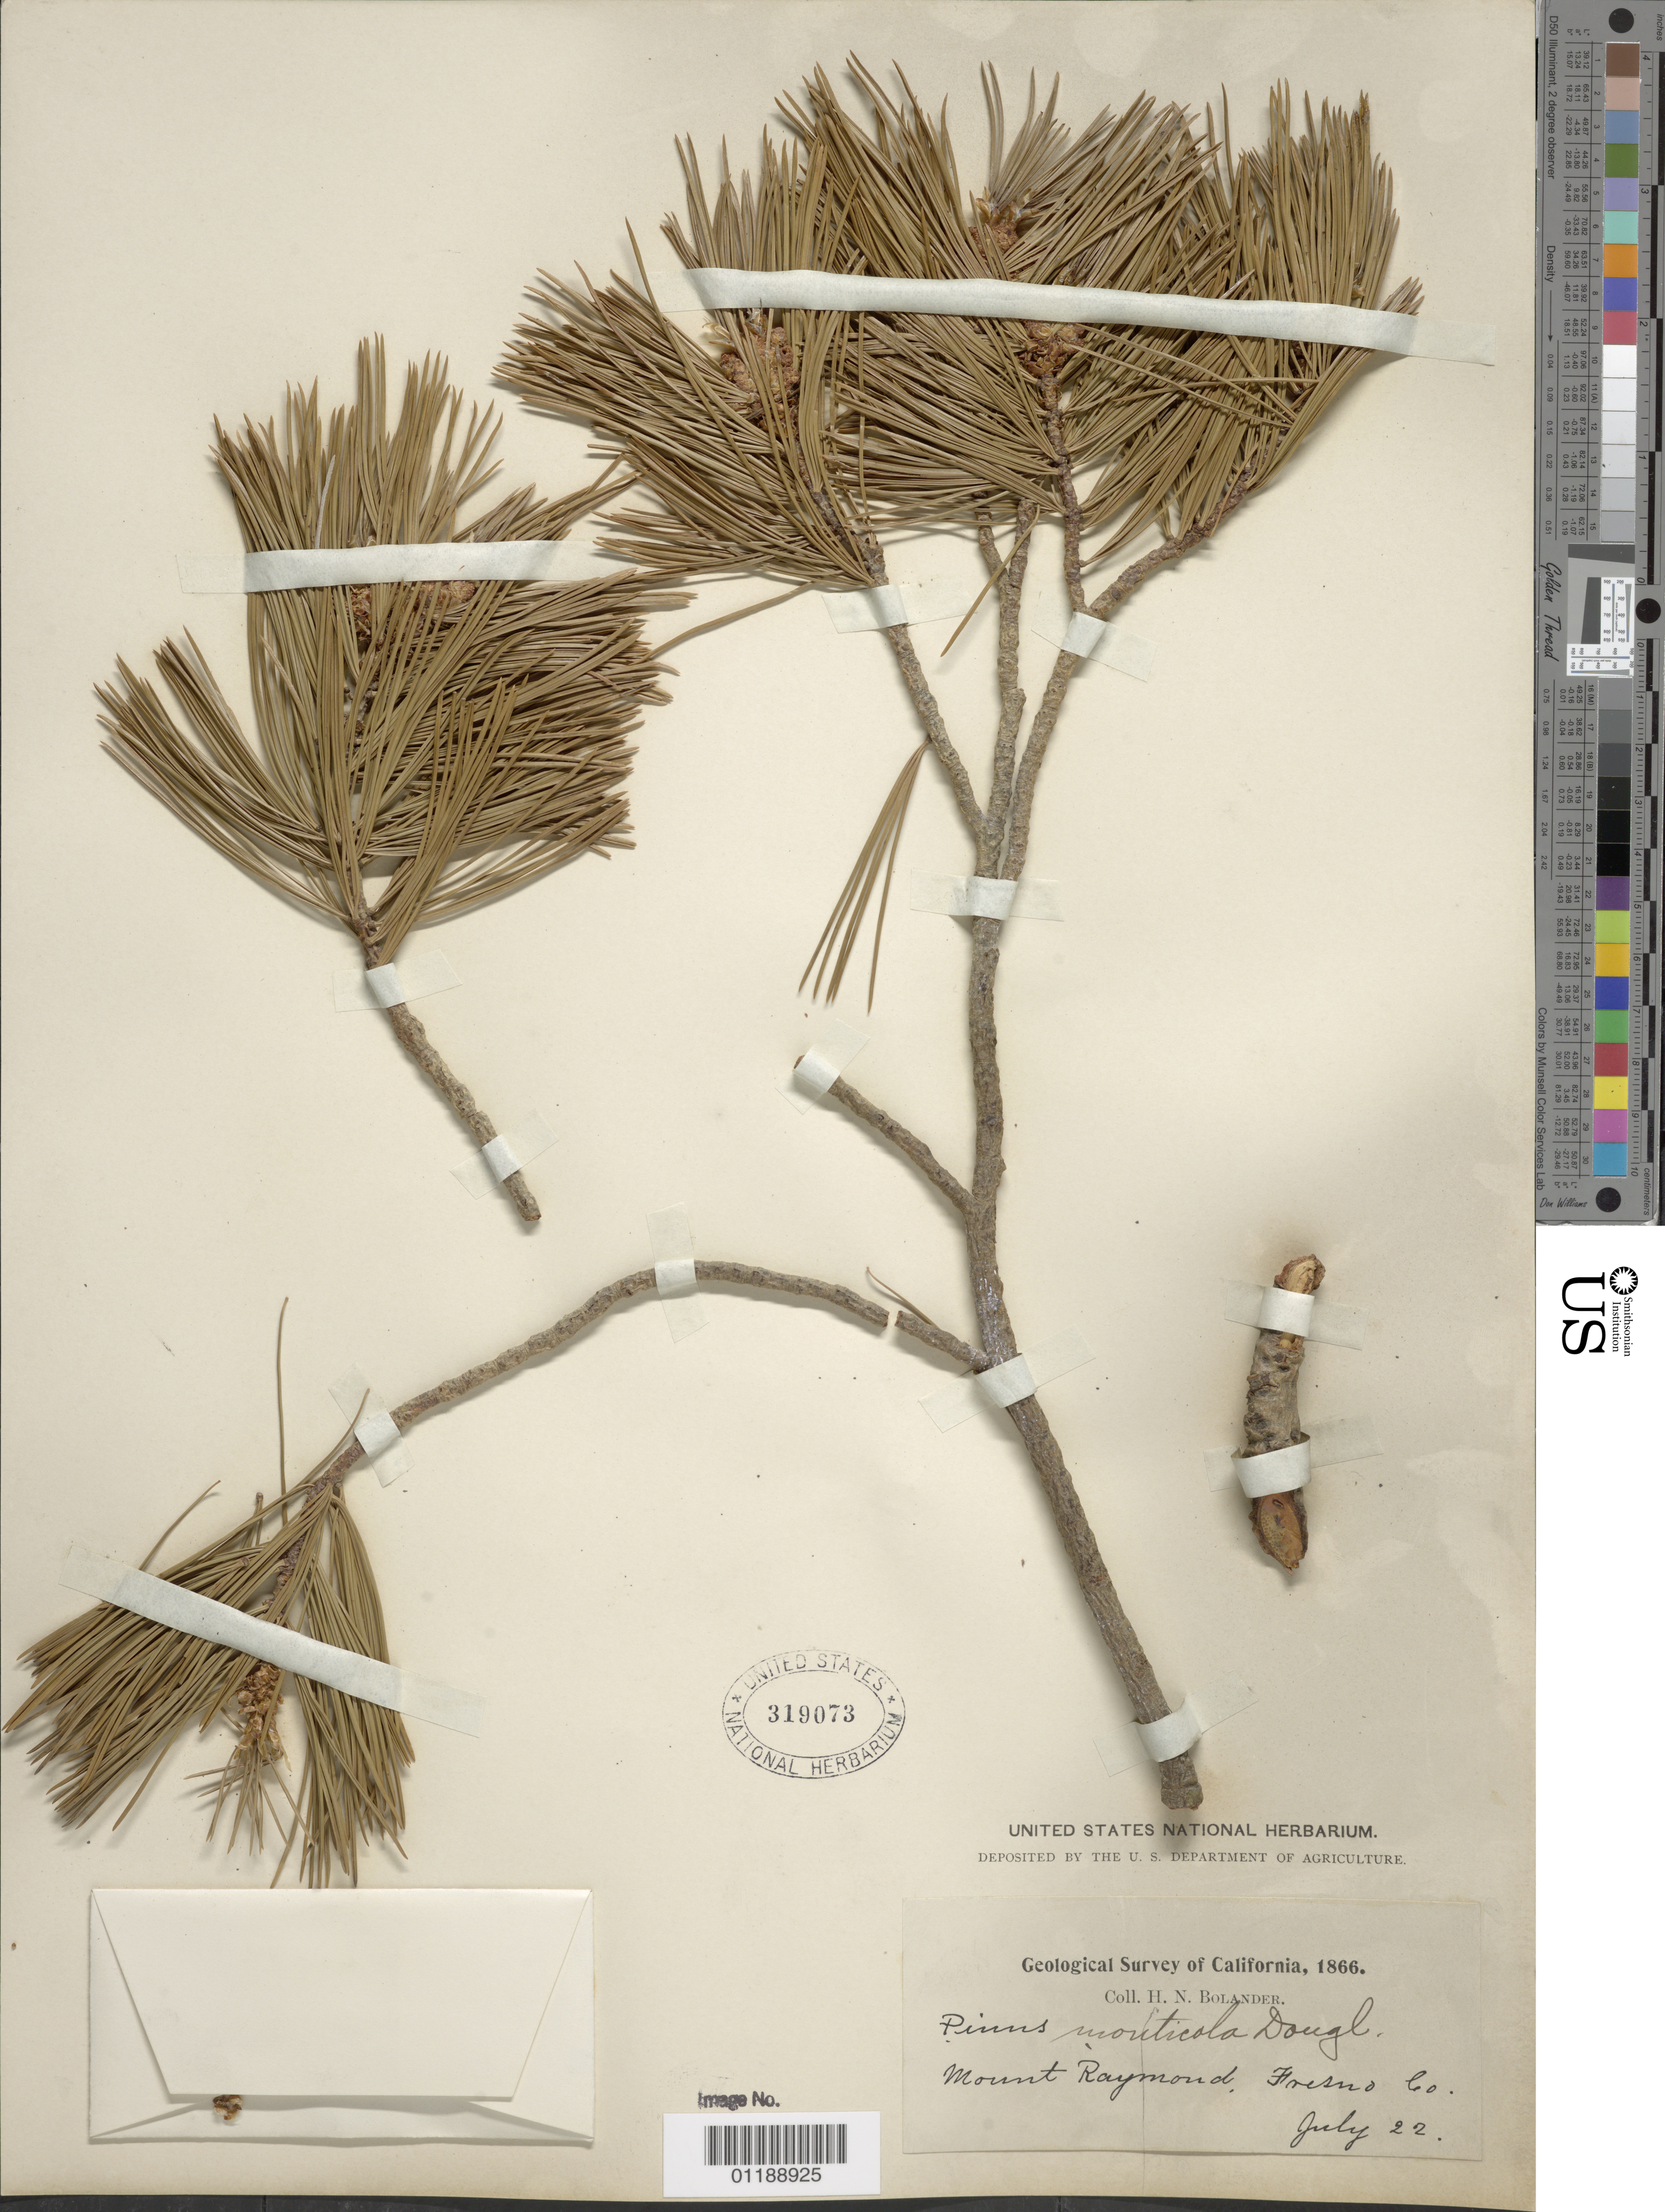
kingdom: Plantae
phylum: Tracheophyta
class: Pinopsida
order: Pinales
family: Pinaceae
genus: Pinus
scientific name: Pinus monticola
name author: Douglas ex D. Don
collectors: H. Bolander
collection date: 1866-07-22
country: United States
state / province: California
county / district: Fresno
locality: Mount Raymond.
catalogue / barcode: US 319073